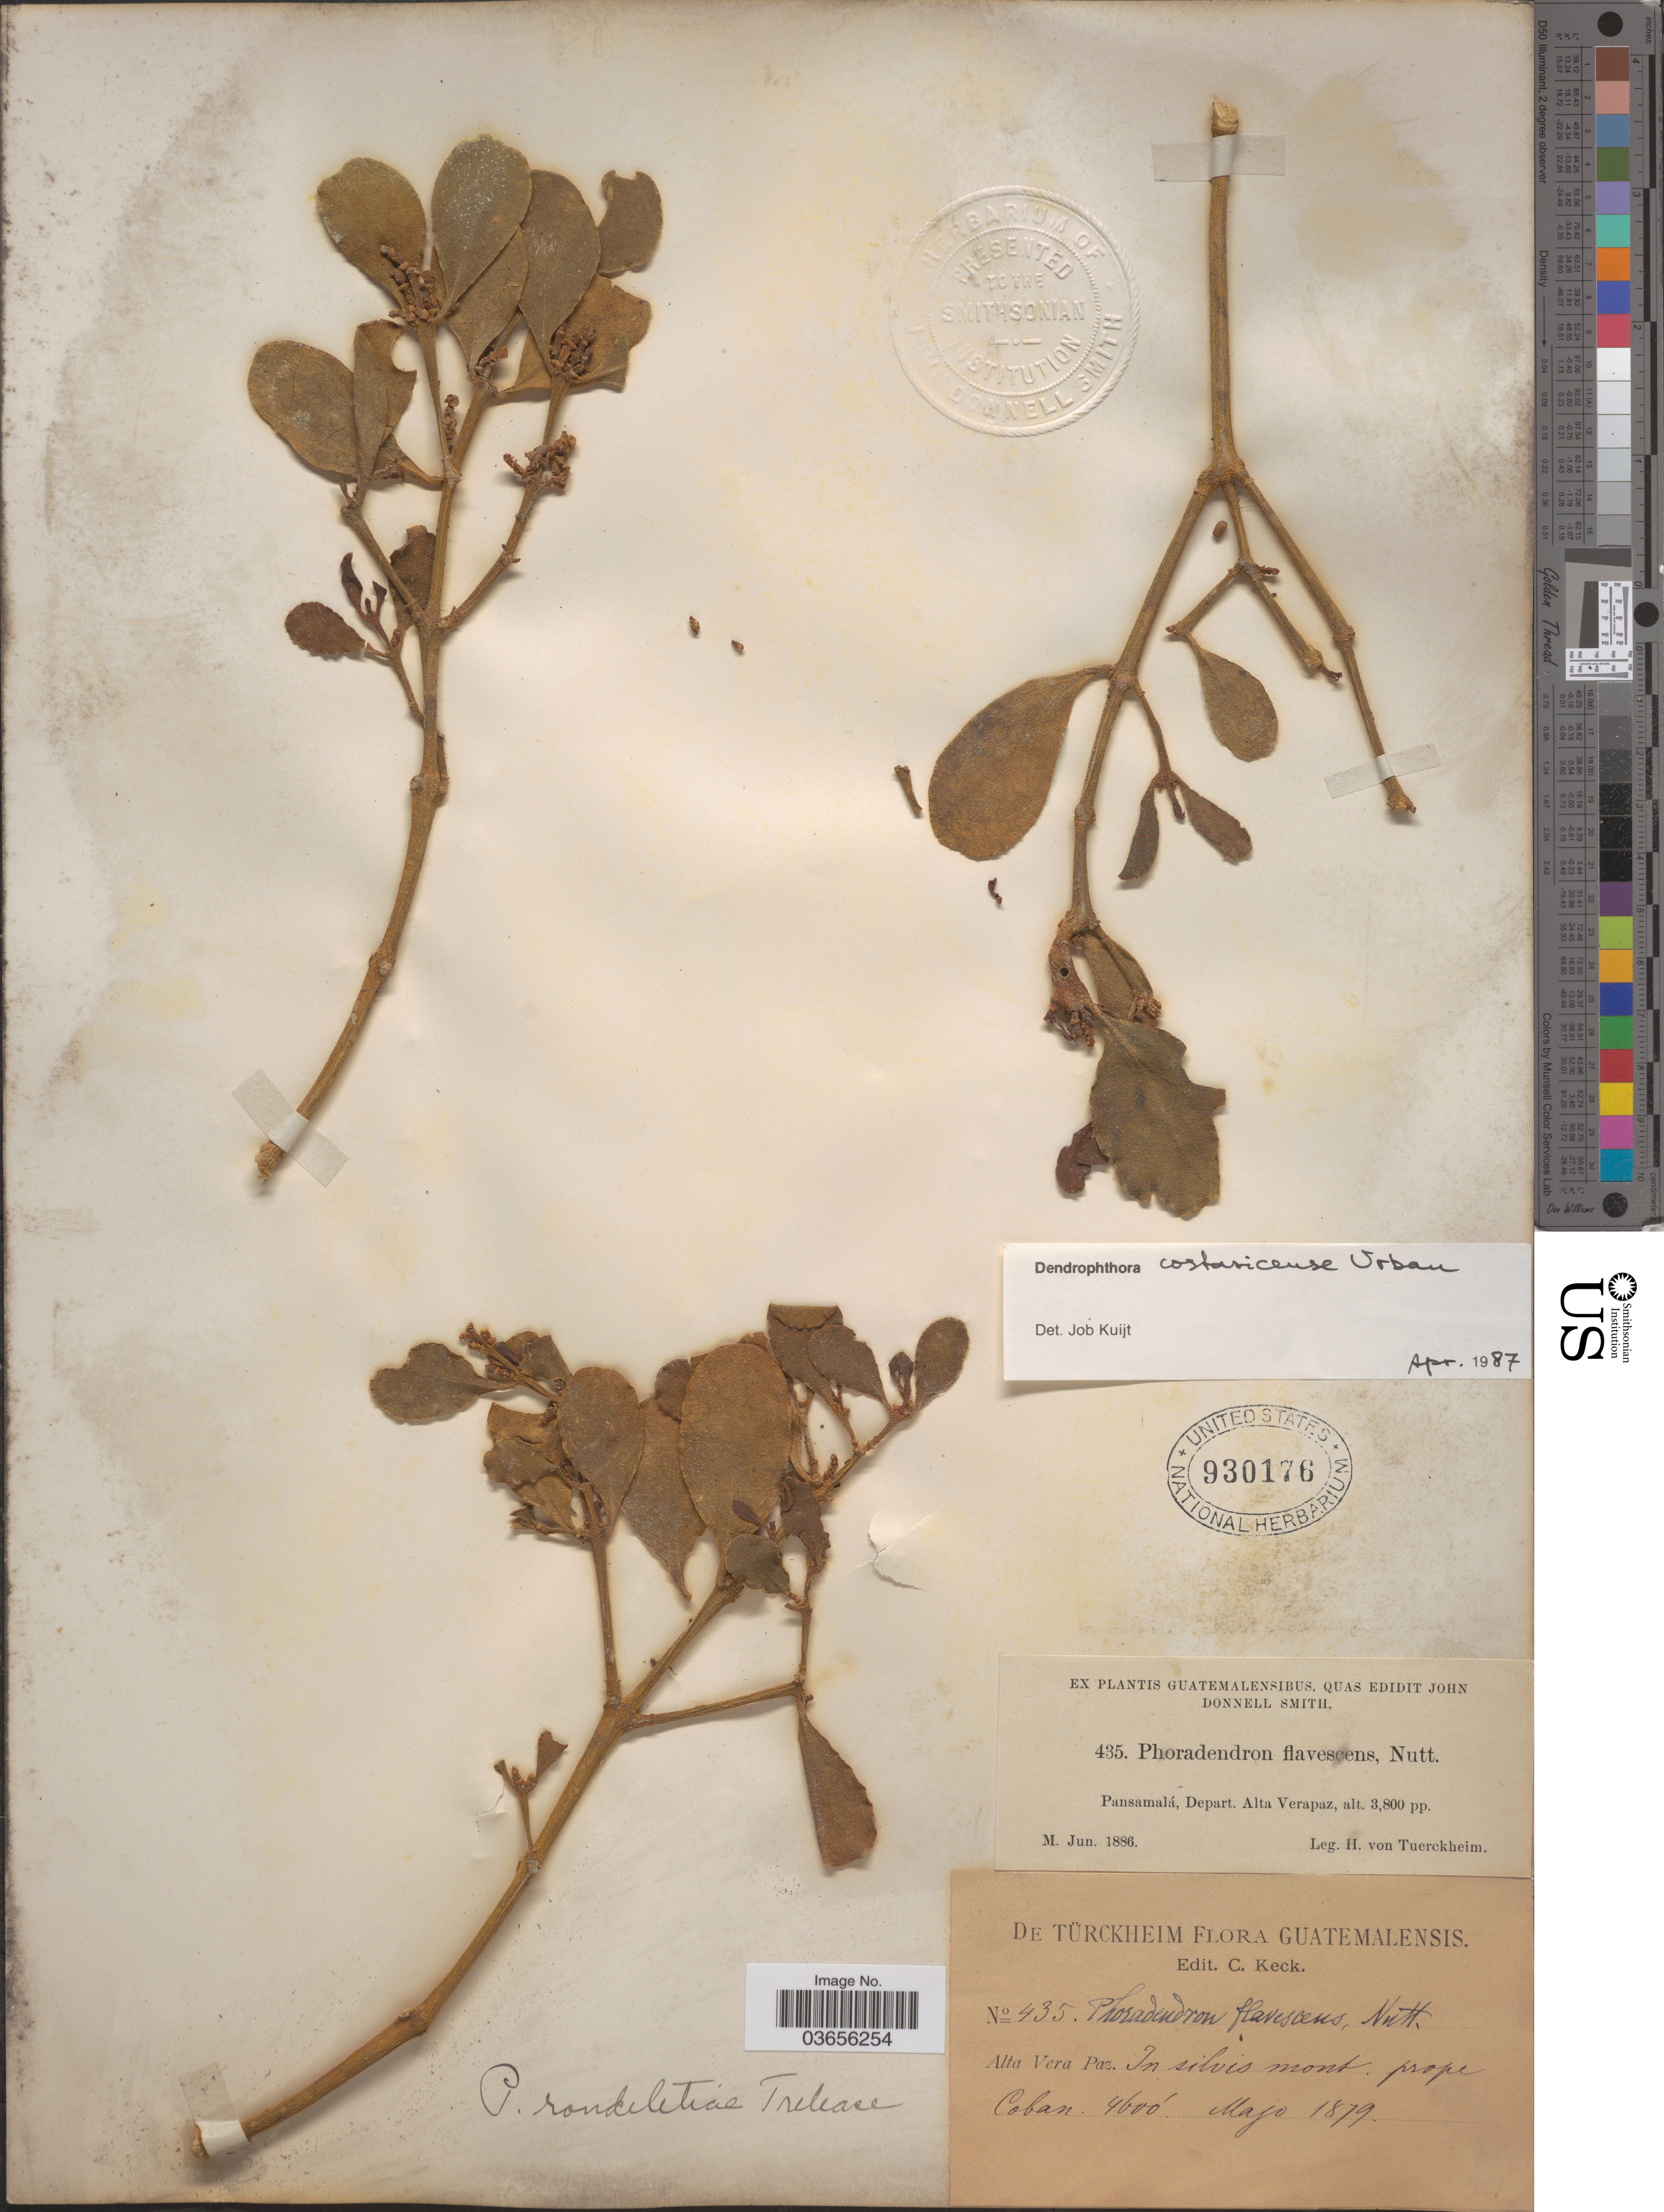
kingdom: Plantae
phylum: Tracheophyta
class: Magnoliopsida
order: Santalales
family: Viscaceae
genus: Dendrophthora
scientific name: Dendrophthora costaricensis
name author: Urb.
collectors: H. von Tuerckheim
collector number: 435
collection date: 1886-06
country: Guatemala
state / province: Alta Verapaz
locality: Pansamalá, Depart. Alta Verapaz.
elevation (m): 1158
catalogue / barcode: US 930176-2